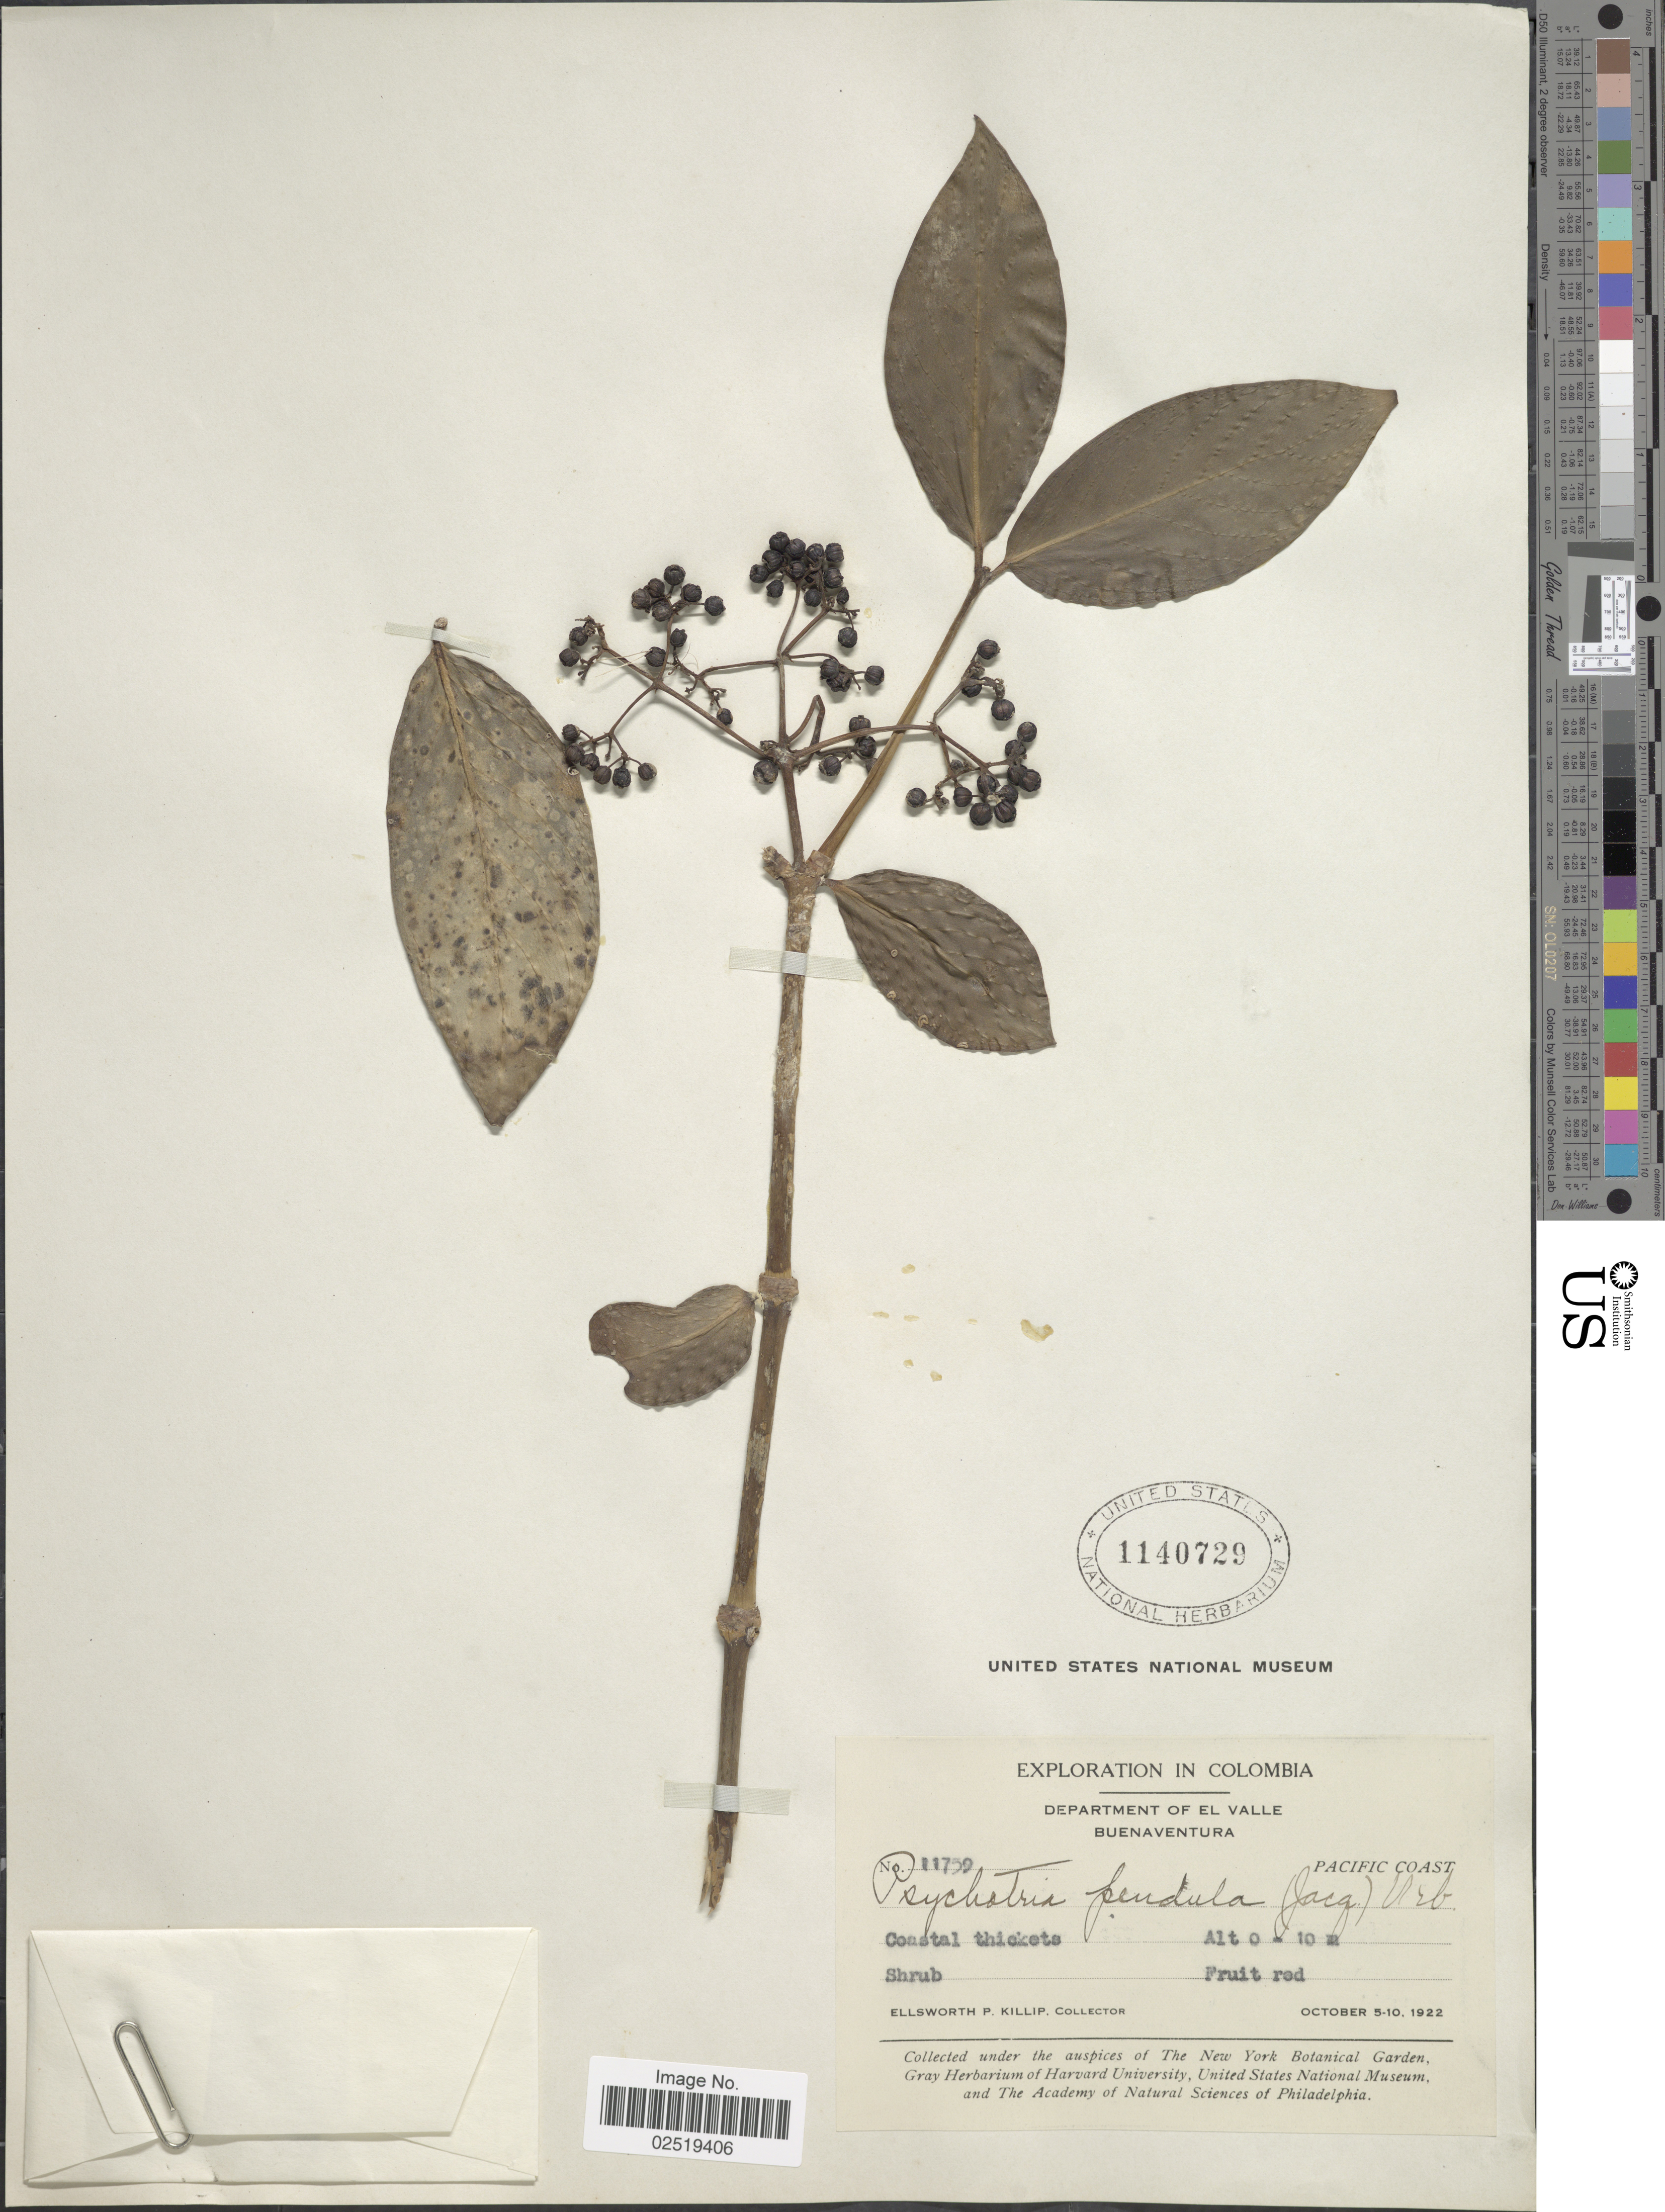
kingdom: Plantae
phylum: Tracheophyta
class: Magnoliopsida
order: Gentianales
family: Rubiaceae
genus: Psychotria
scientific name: Psychotria guadalupensis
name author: (DC.) R.A. Howard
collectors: E. P. Killip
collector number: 11759*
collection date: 1922-10-05/1922-10-10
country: Colombia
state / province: Valle del Cauca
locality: Department of El Valle, Buenaventura, Pacific Coast, Coastal thickets.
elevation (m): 0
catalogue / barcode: US 1140729